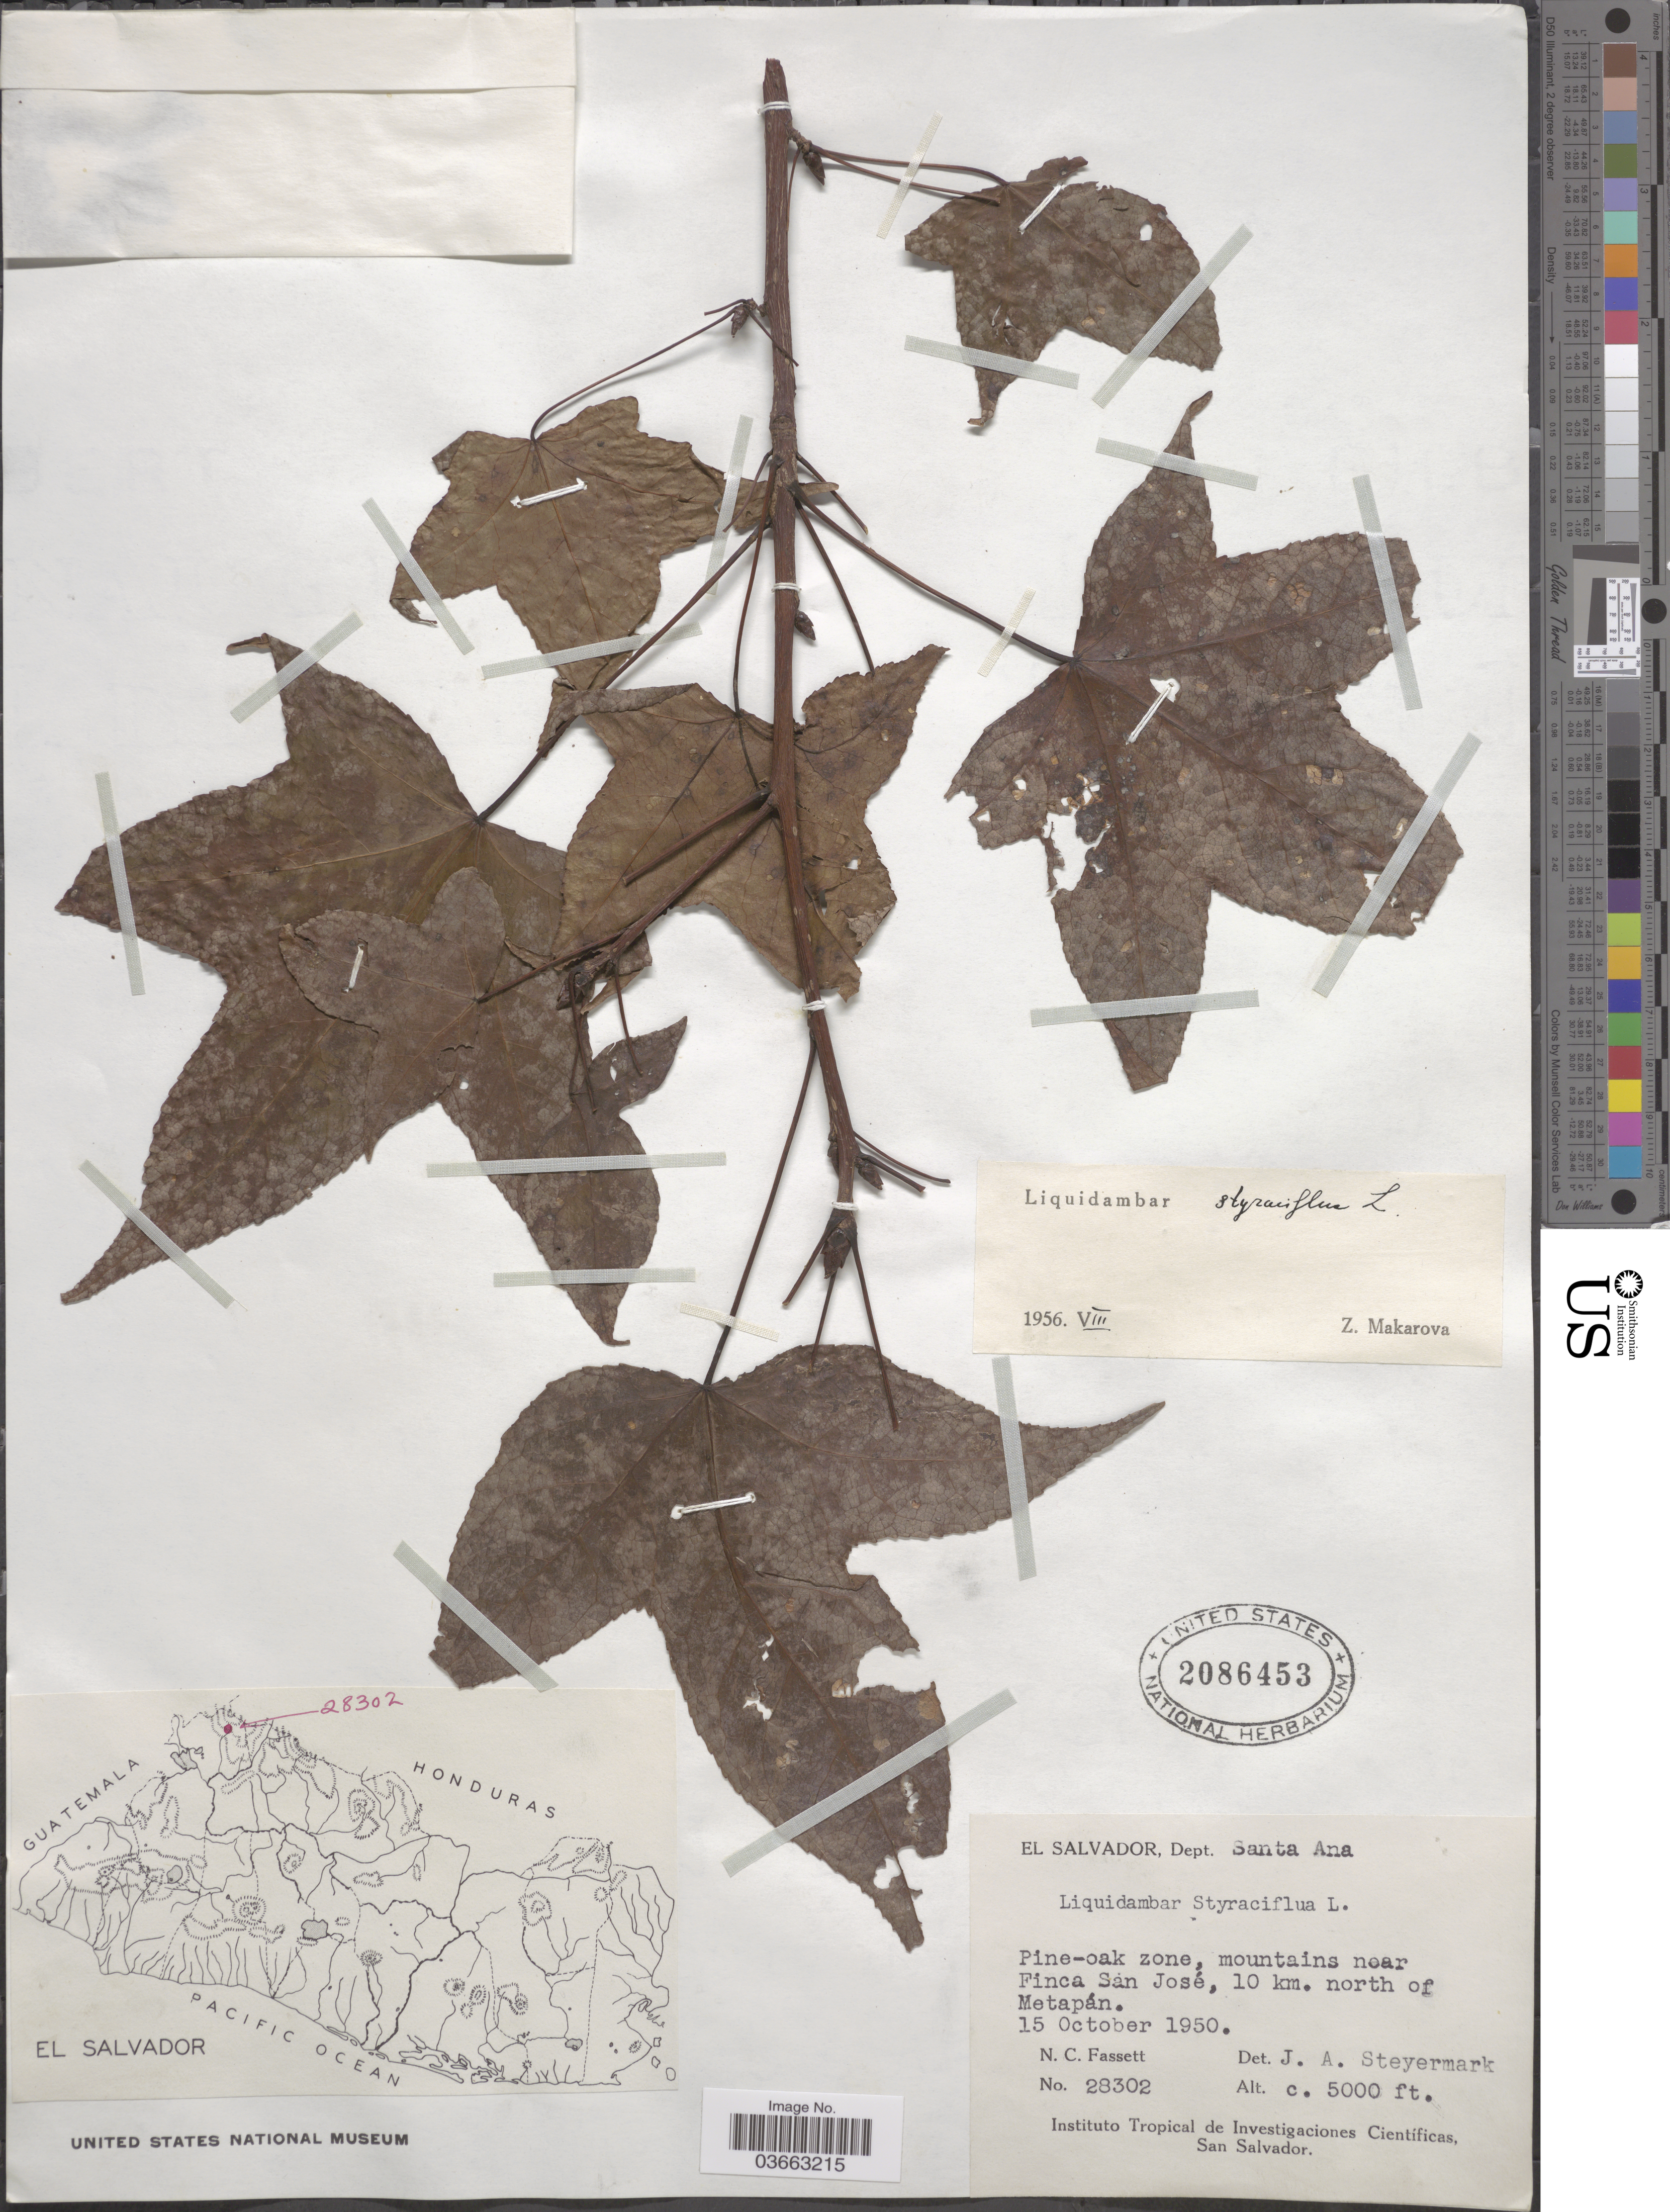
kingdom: Plantae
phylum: Tracheophyta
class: Magnoliopsida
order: Saxifragales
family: Altingiaceae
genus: Liquidambar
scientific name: Liquidambar styraciflua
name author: L.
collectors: N. C. Fassett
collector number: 28302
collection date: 1950-10-15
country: El Salvador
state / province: Santa Ana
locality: Dept. Santa Ana. Mountains near Finca San José, 10 km. north of Metapán.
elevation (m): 1524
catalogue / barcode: US 2086453